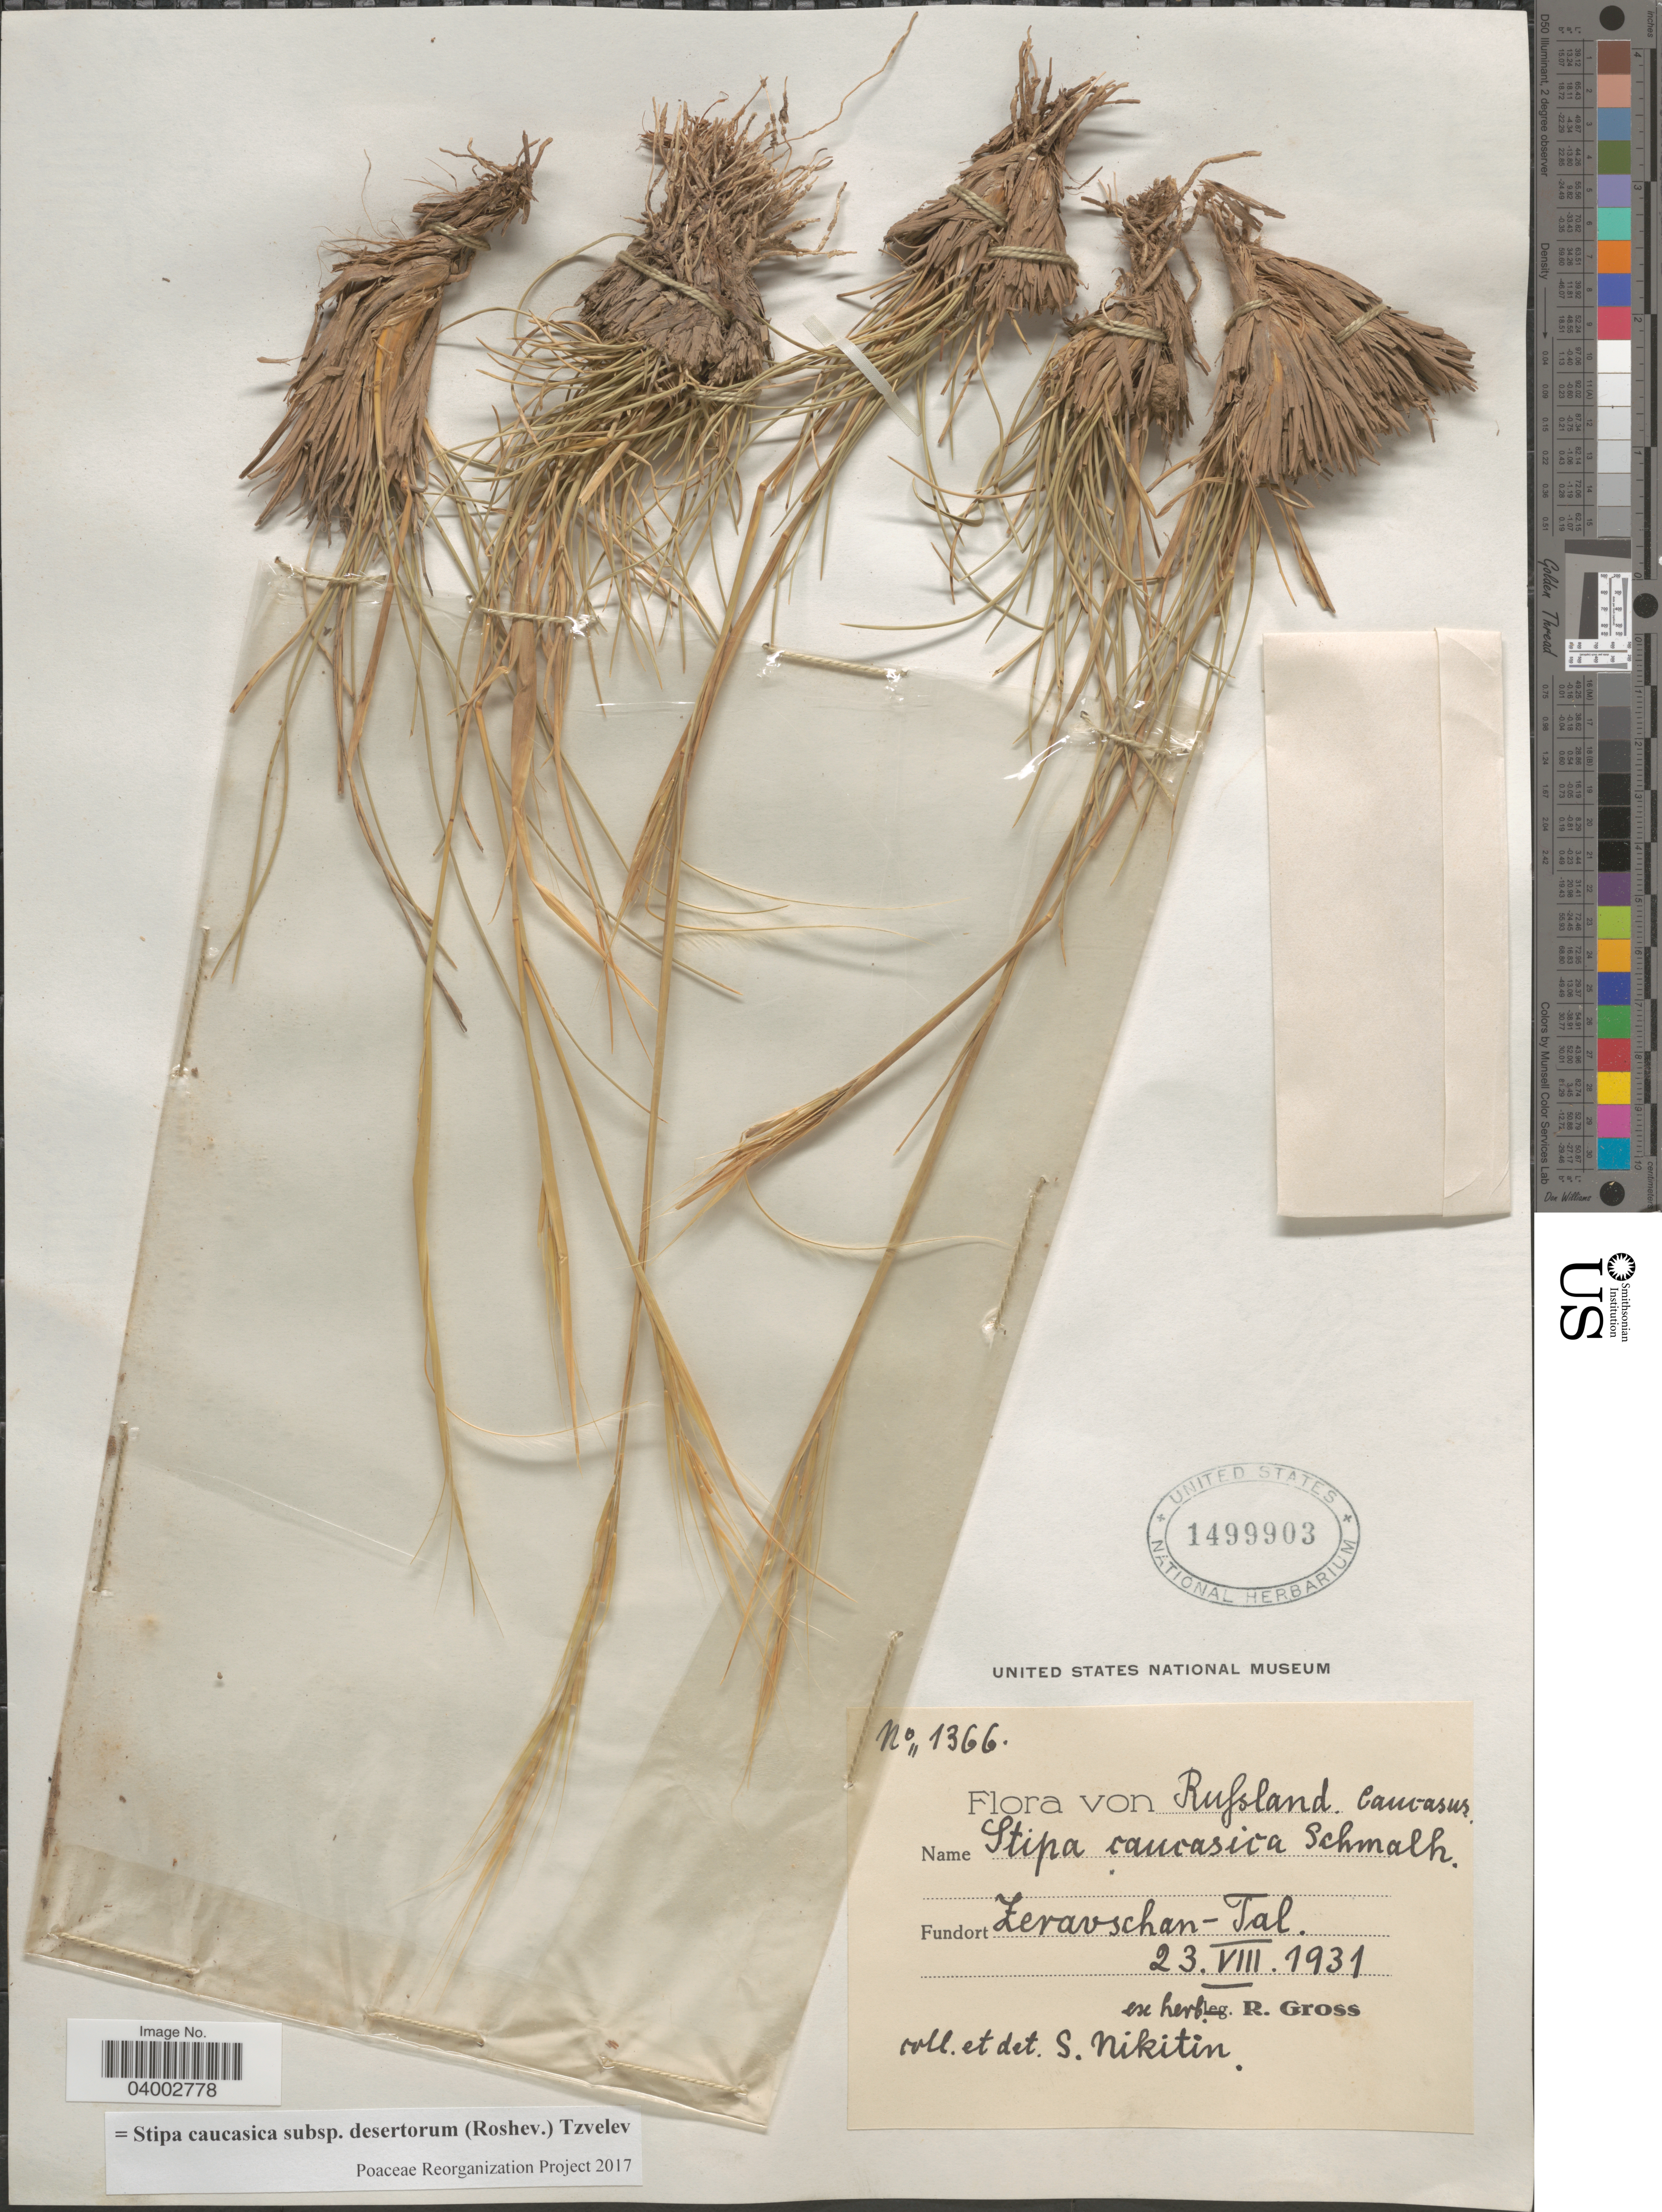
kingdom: Plantae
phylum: Tracheophyta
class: Liliopsida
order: Poales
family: Poaceae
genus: Stipa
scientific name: Stipa caucasica subsp. desertorum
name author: (Roshev.) Tzvelev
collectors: S. Nikitin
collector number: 1366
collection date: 1931-08-23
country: Uzbekistan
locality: Zeravschan-Tal.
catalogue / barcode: US 1499903